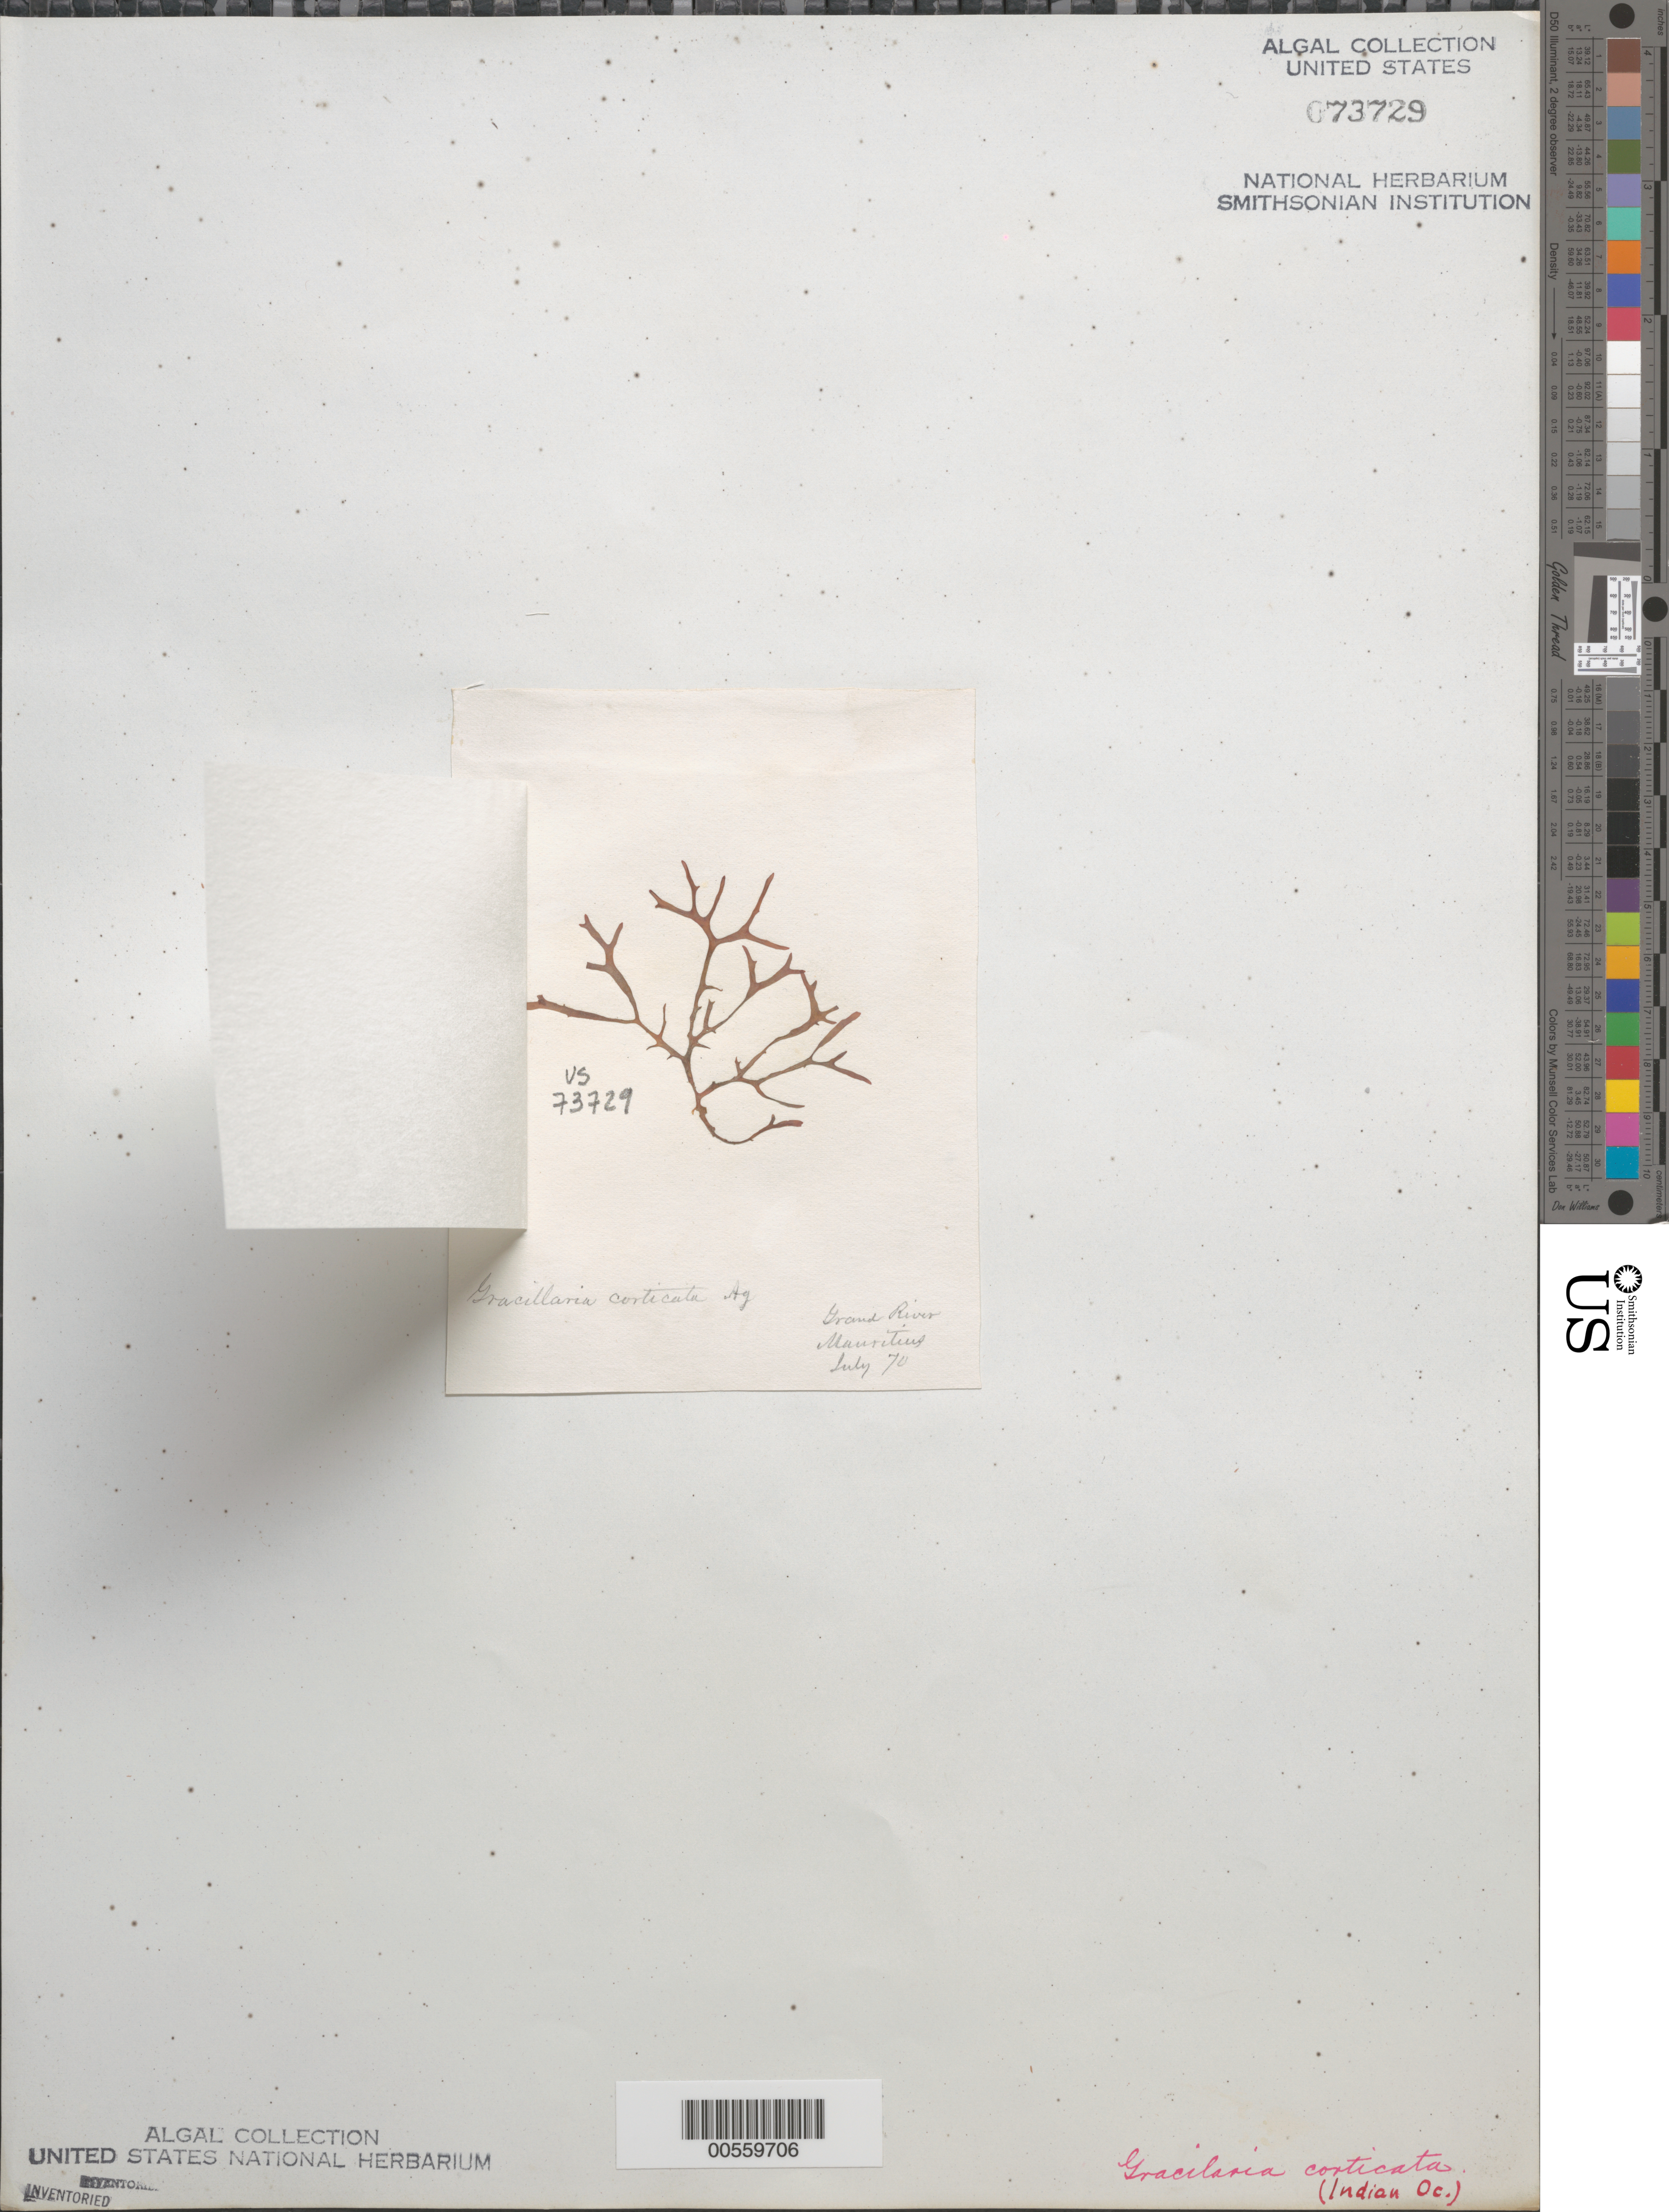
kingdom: Plantae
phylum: Rhodophyta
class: Florideophyceae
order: Gracilariales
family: Gracilariaceae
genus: Gracilaria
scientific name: Gracilaria corticata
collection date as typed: Jul 1870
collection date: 1870-07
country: Mauritius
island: Mauritius Island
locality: Grand River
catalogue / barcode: US 73729